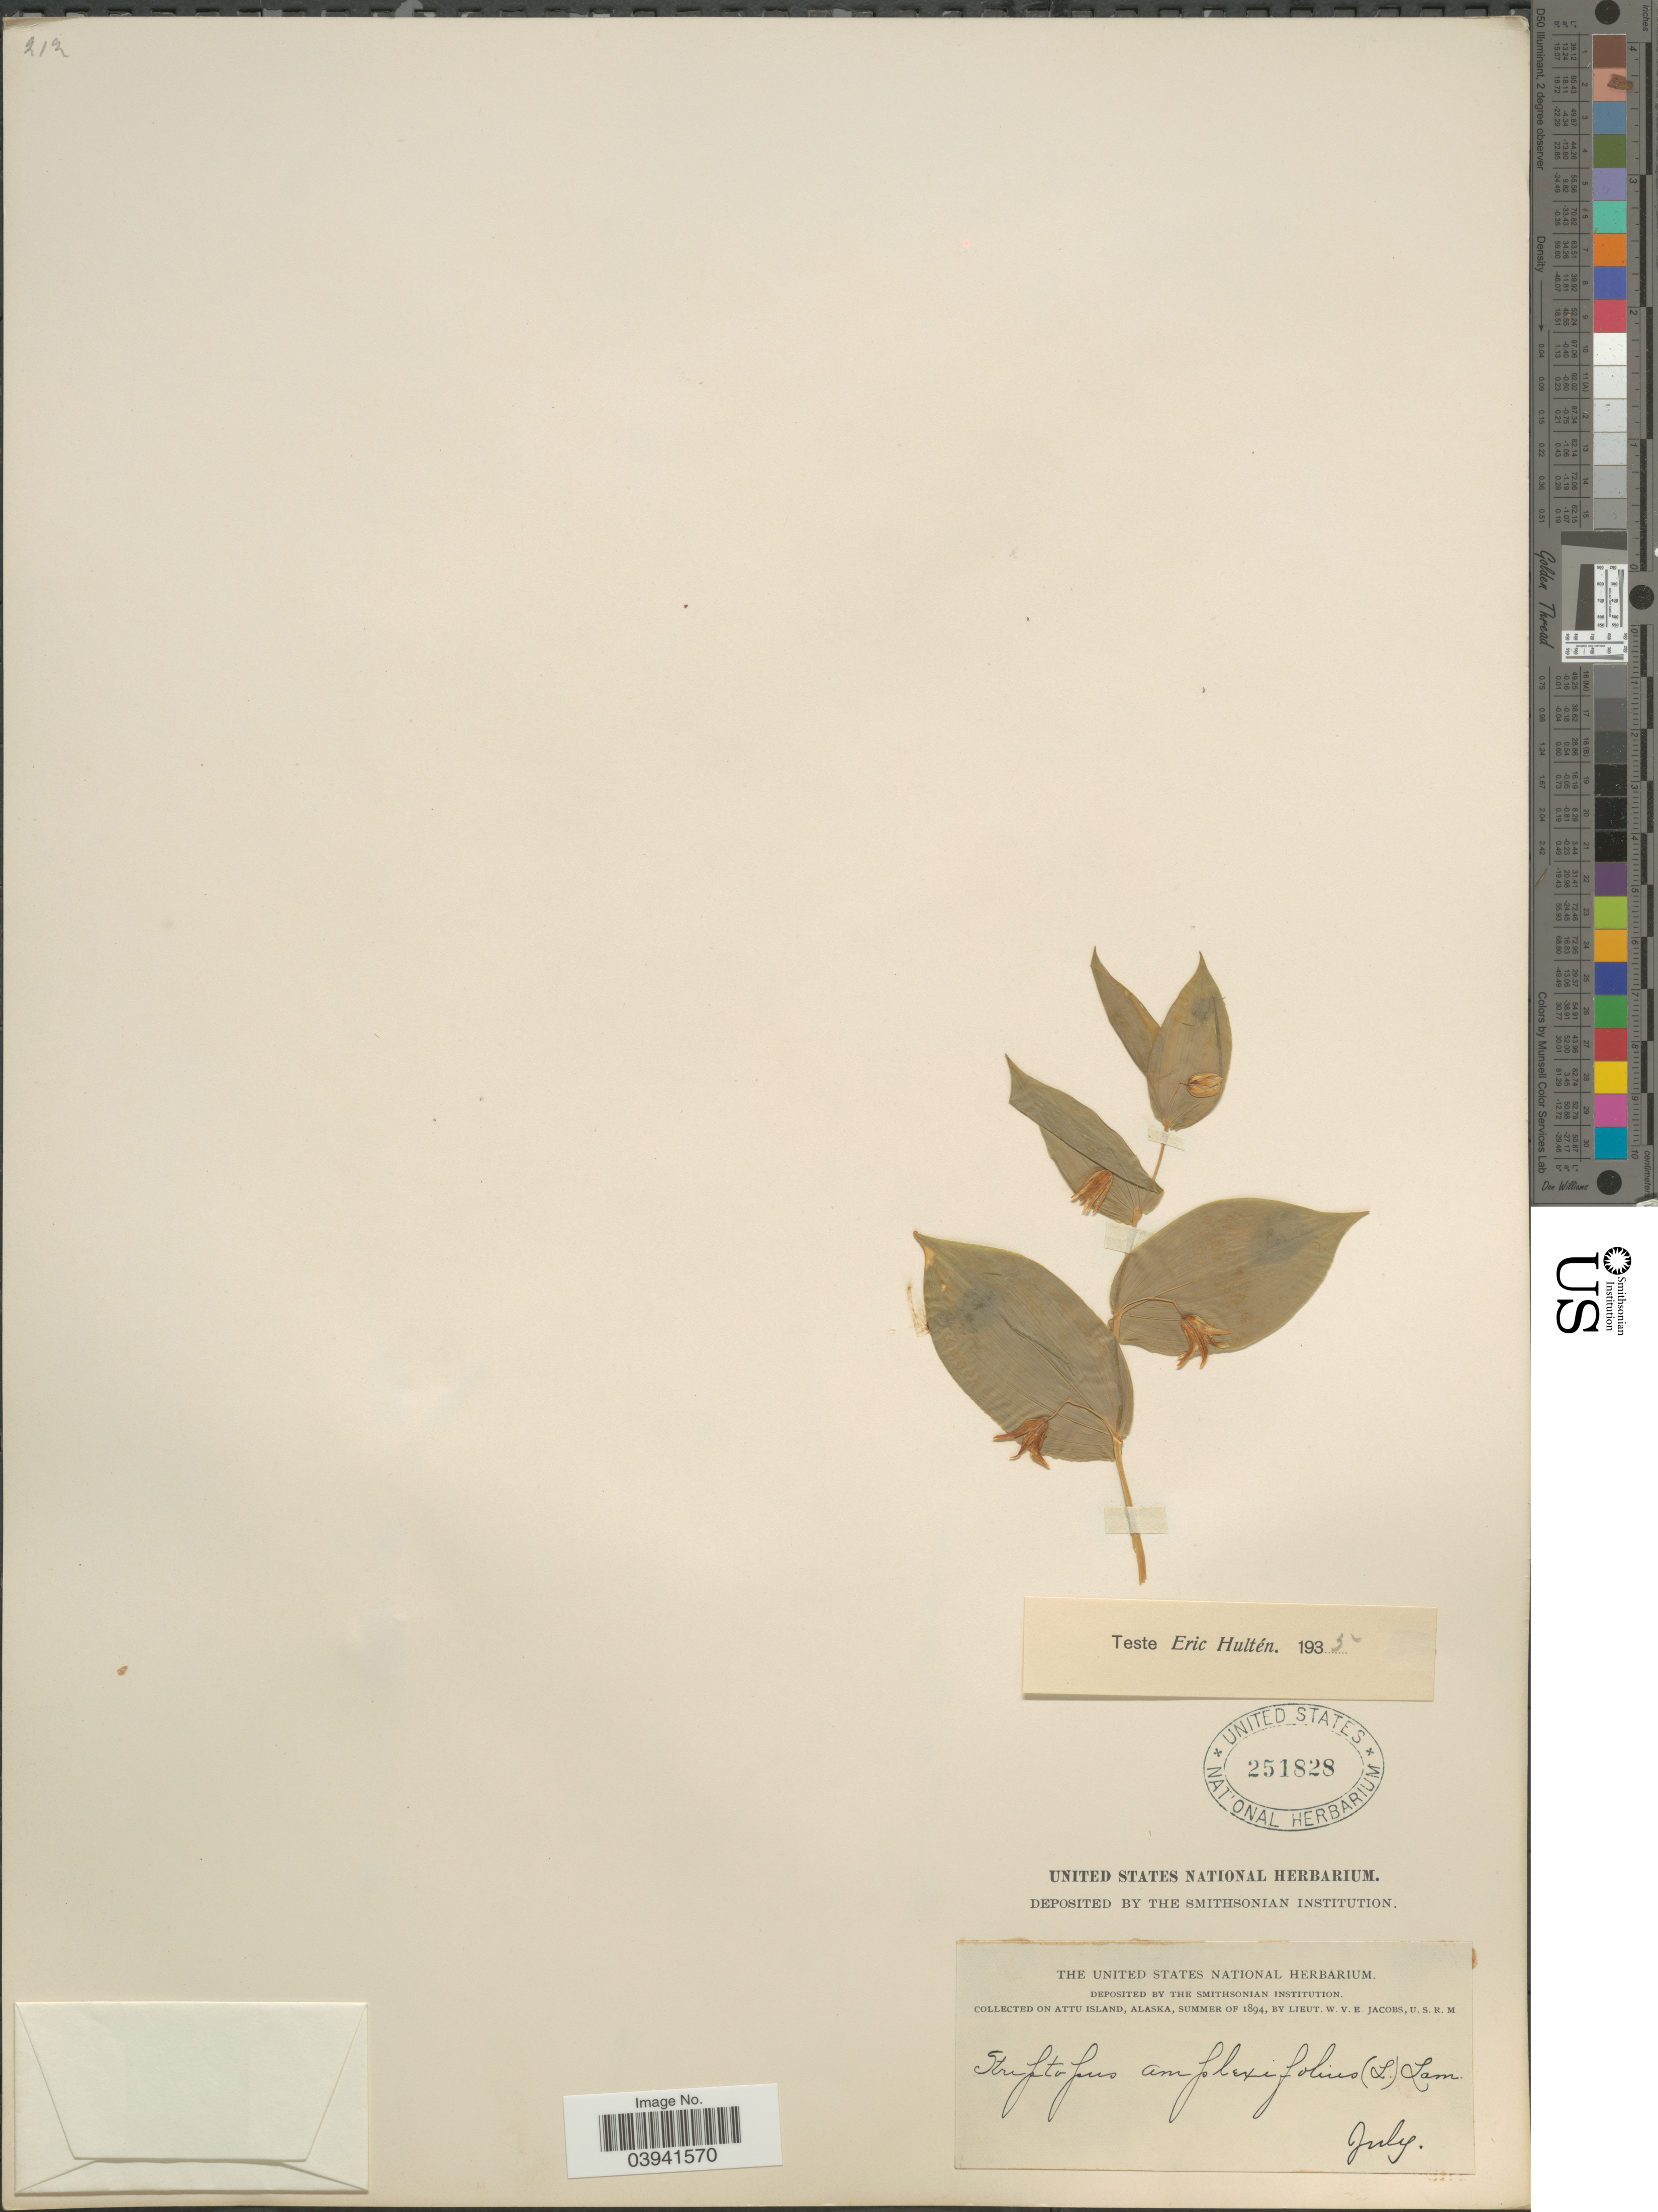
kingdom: Plantae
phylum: Tracheophyta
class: Liliopsida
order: Liliales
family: Liliaceae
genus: Streptopus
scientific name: Streptopus amplexifolius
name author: (L.) DC.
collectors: W. V. E. Jacobs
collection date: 1894-07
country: United States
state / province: Alaska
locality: Attu Island.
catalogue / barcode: US 251828